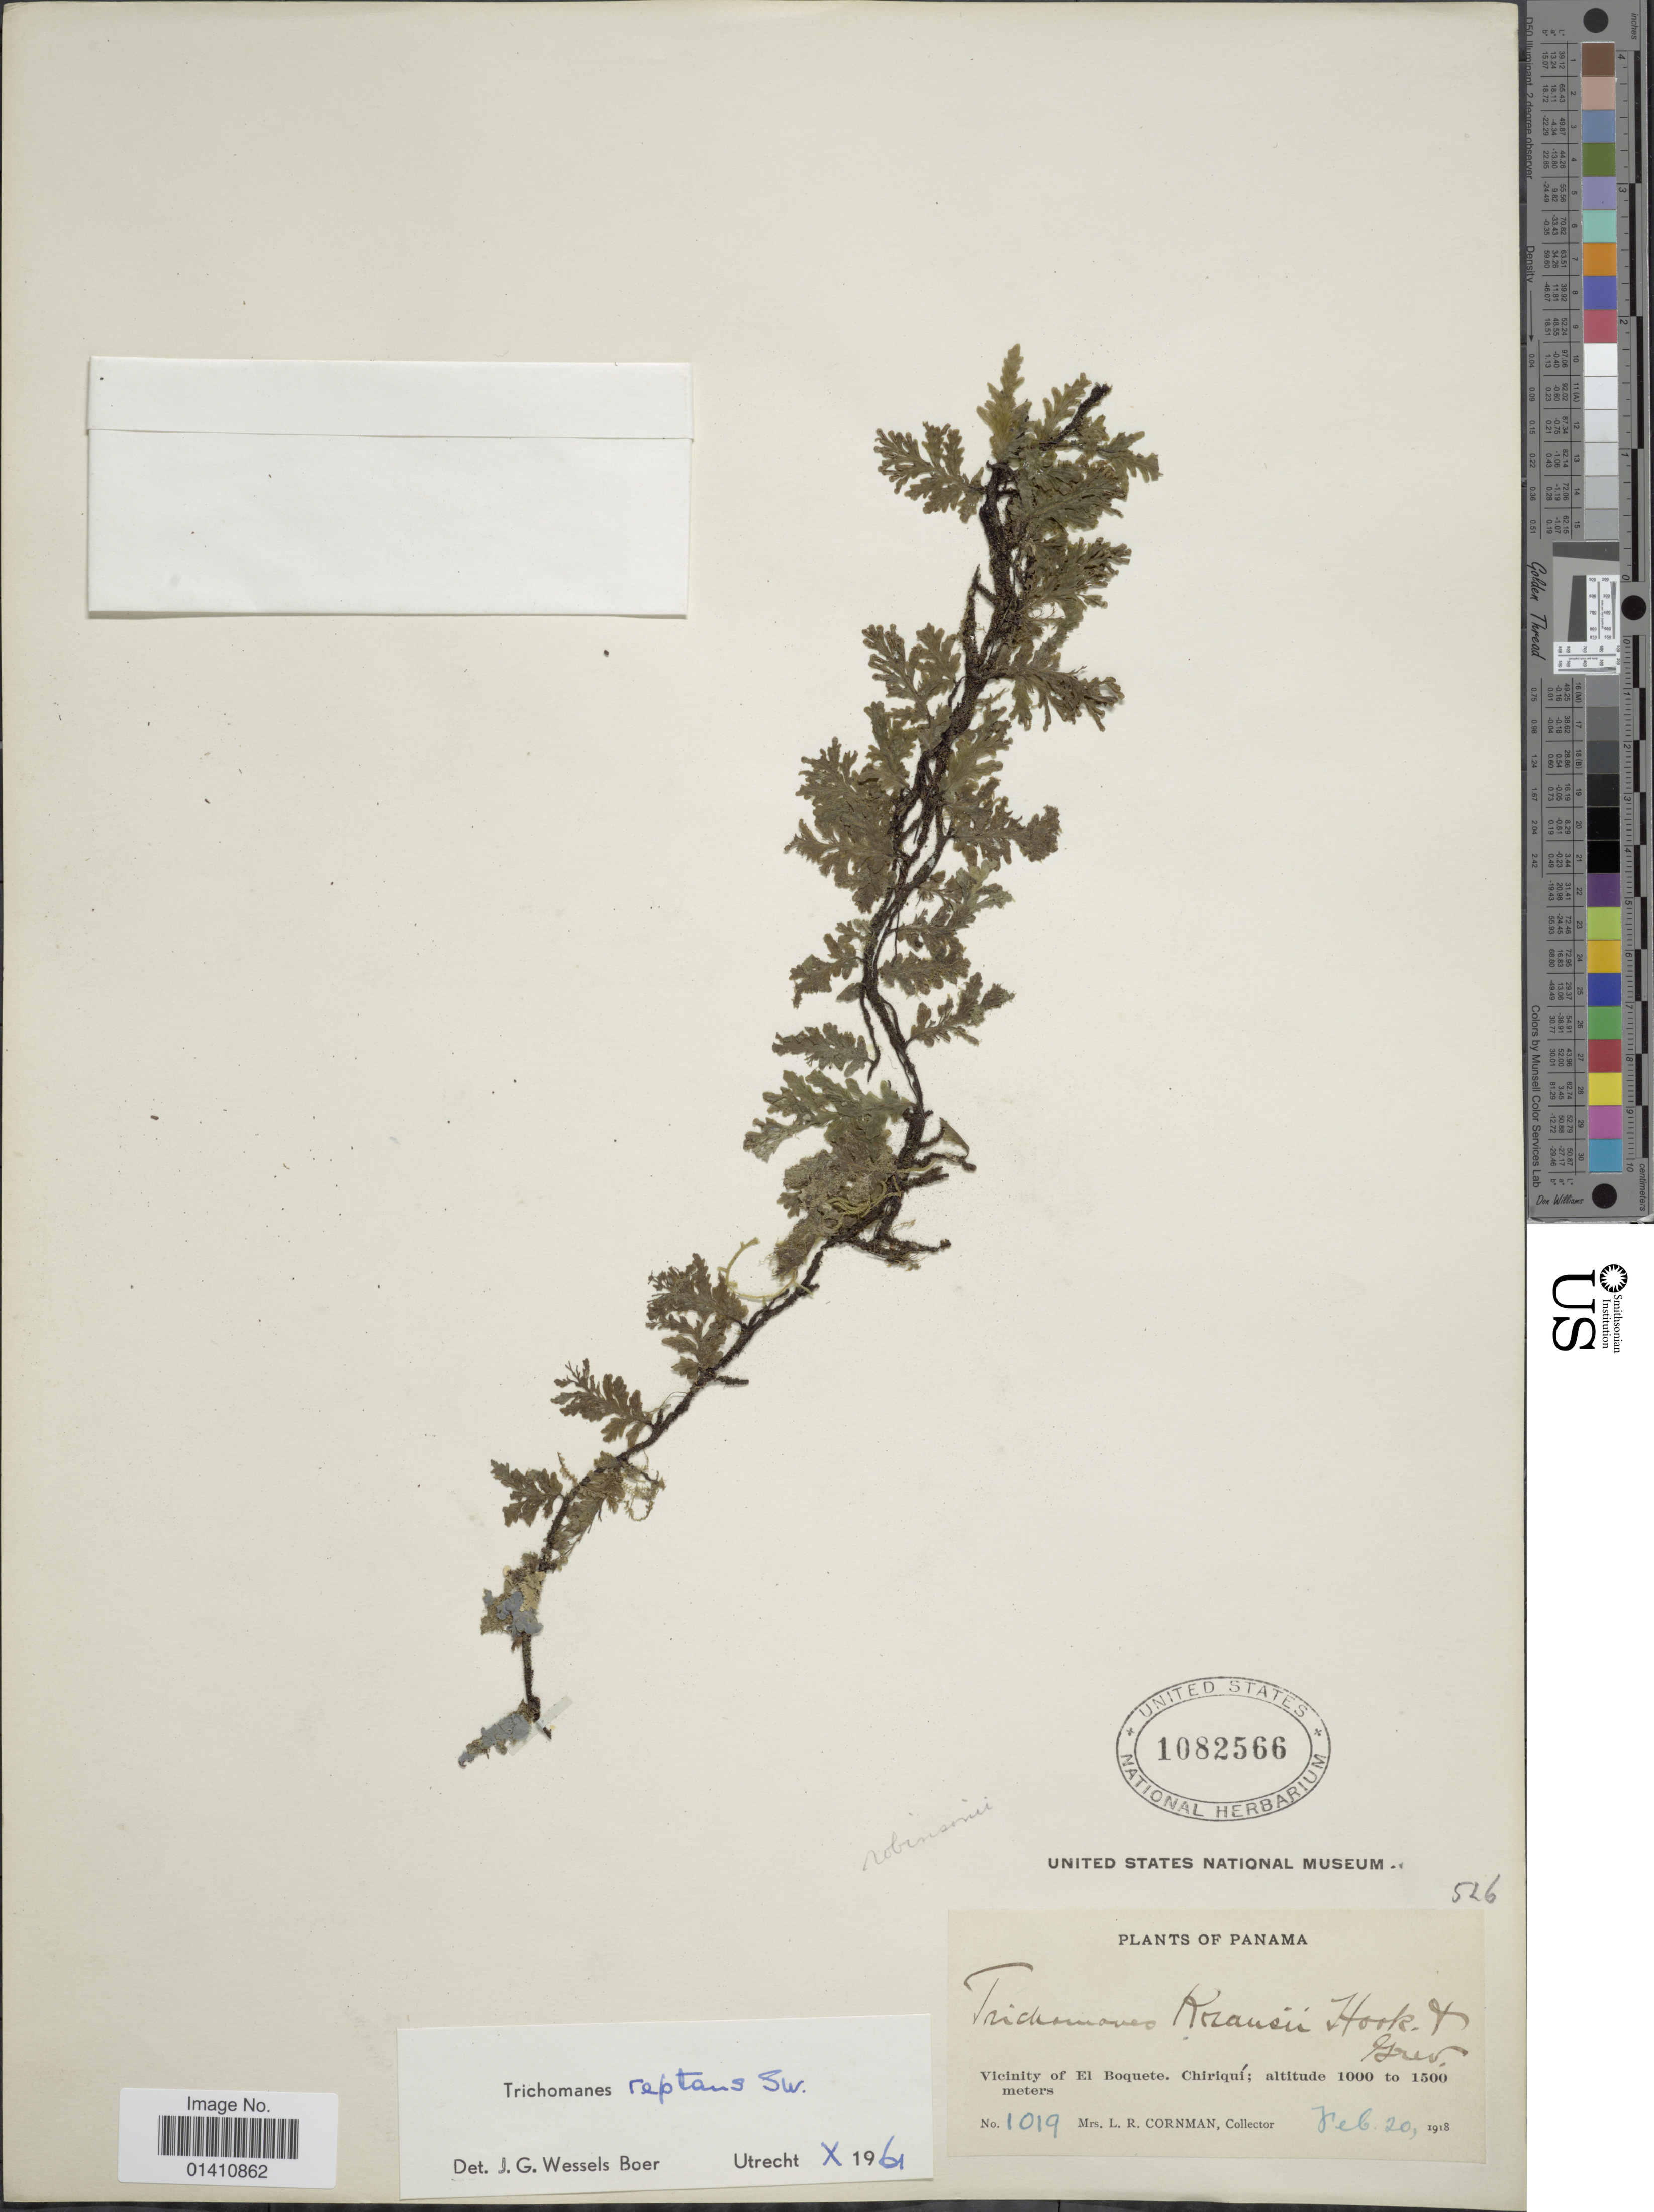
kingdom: Plantae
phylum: Tracheophyta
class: Polypodiopsida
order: Hymenophyllales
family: Hymenophyllaceae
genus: Didymoglossum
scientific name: Didymoglossum reptans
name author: (Sw.) C. Presl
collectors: L. Cornman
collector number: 1019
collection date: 1918-02-20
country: Panama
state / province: Chiriqui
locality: Vicinity of El Boquete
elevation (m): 1000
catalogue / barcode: US 1082566